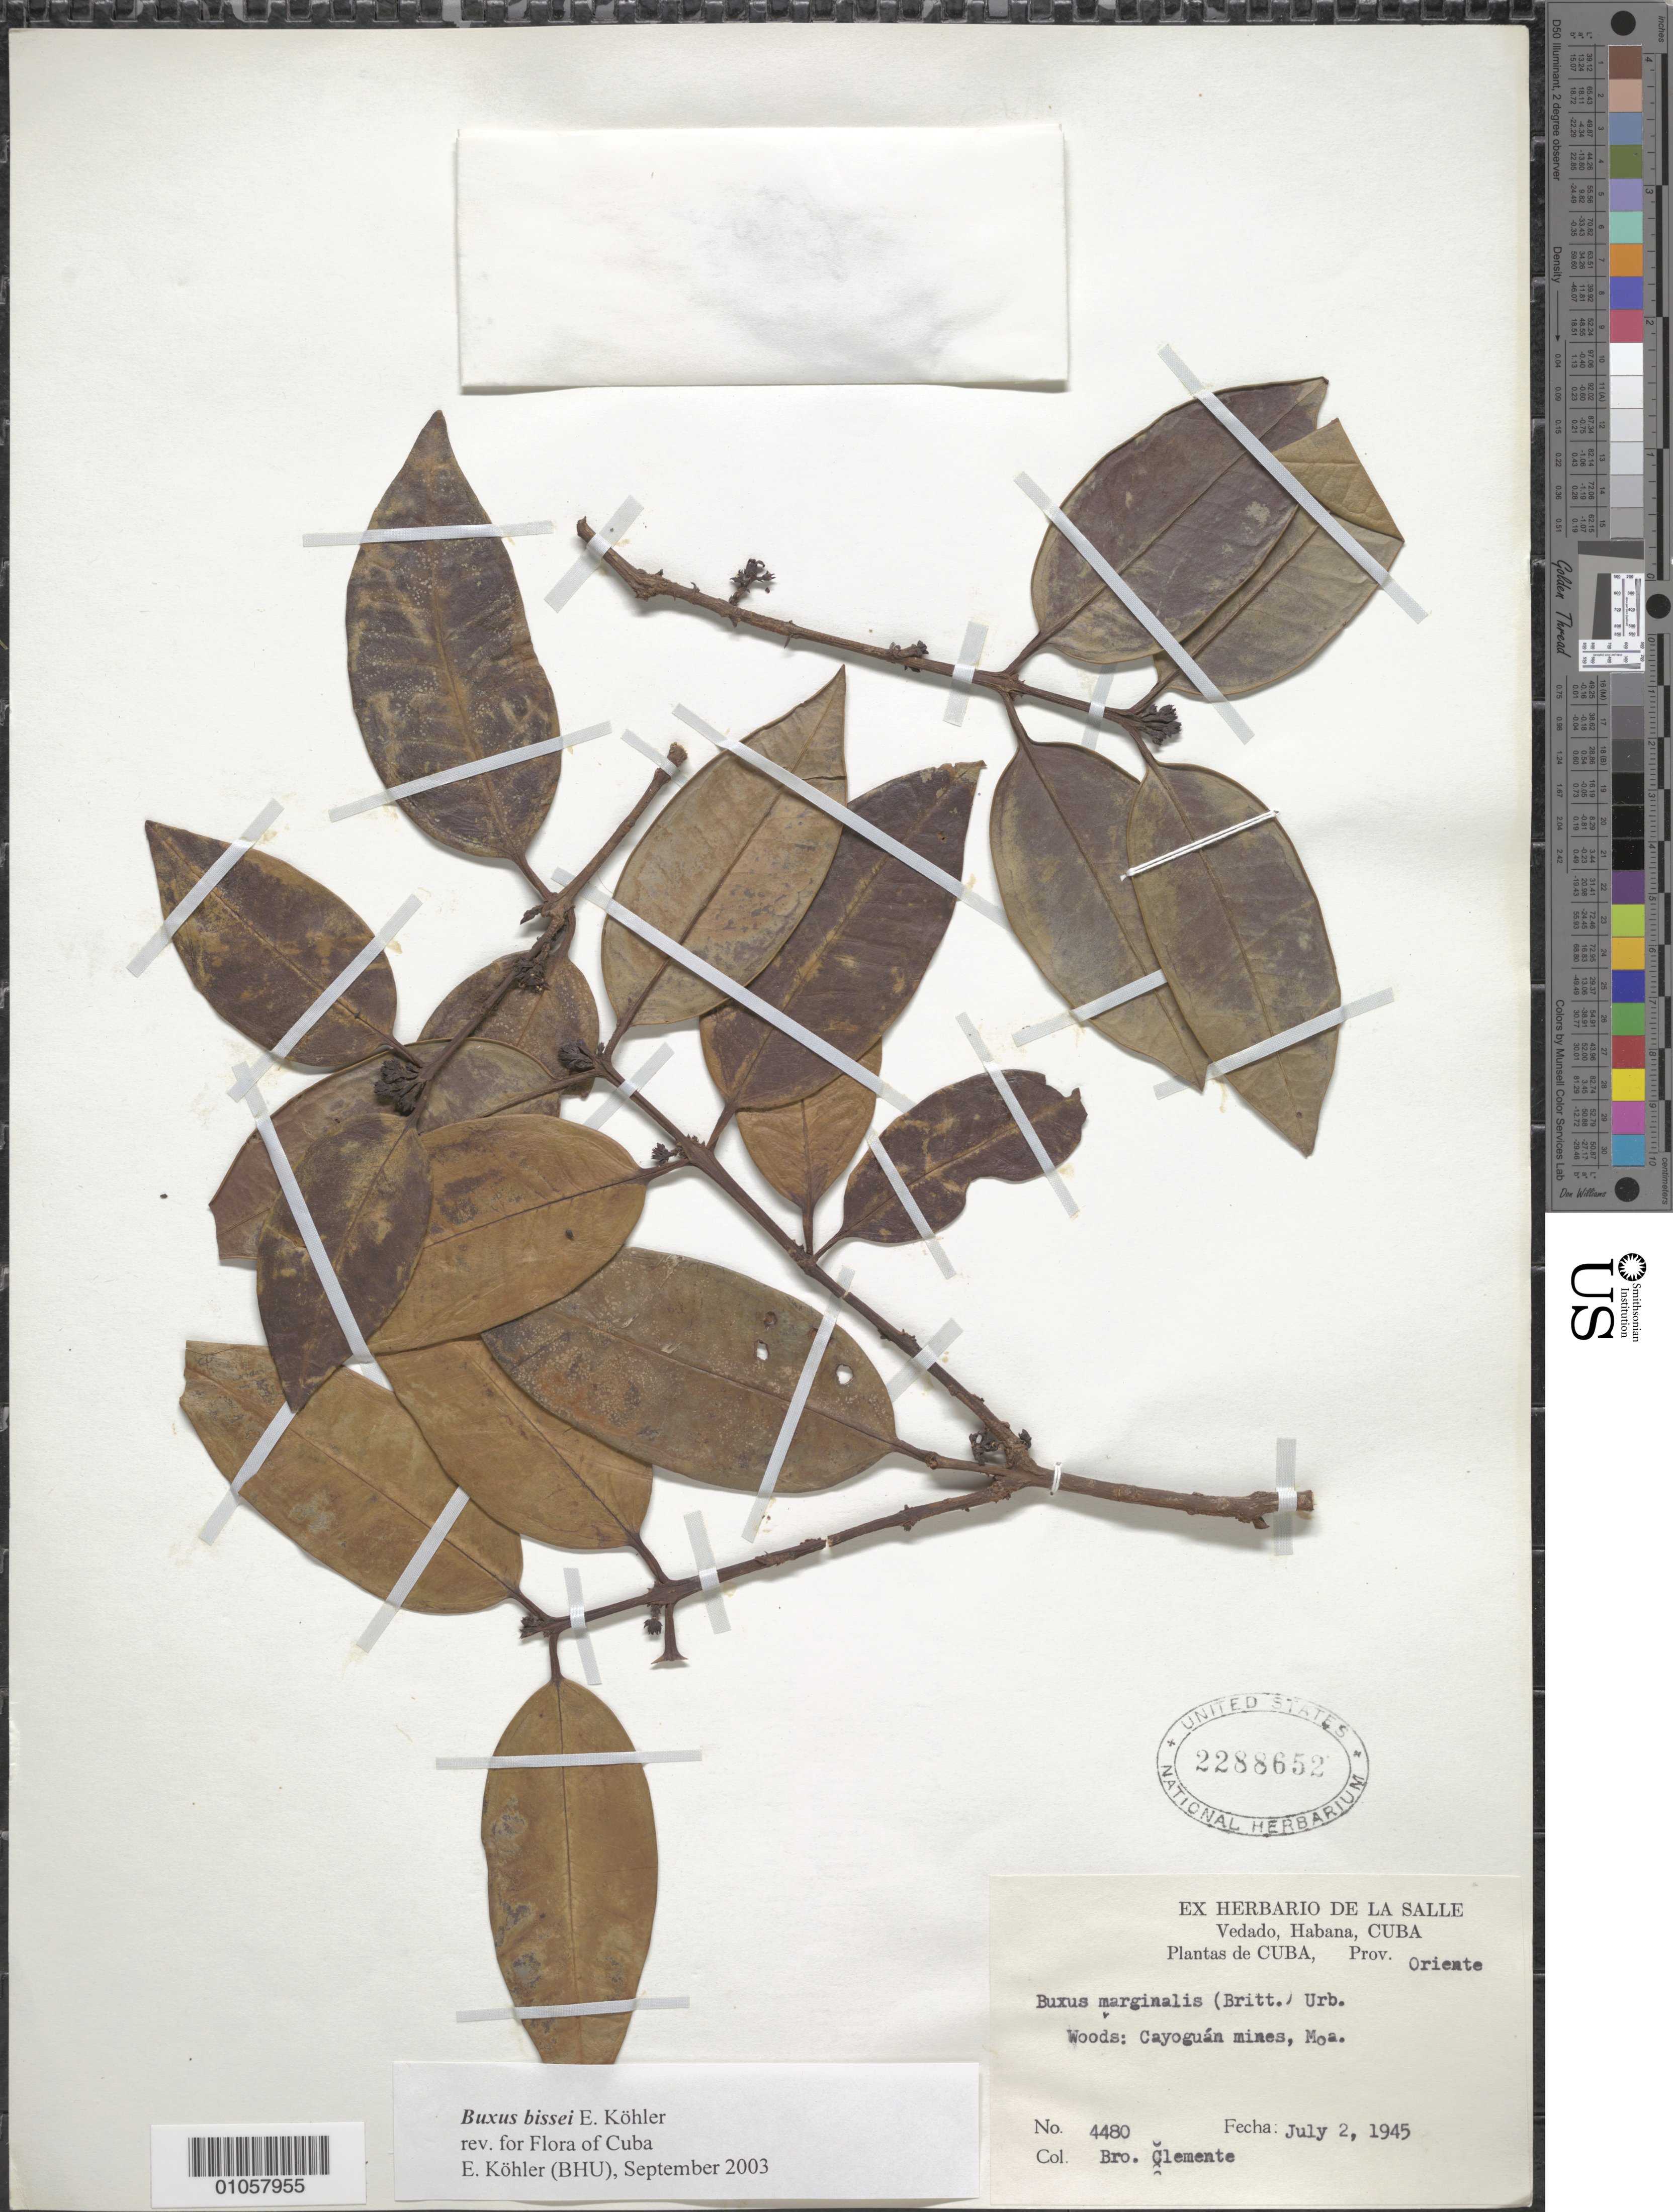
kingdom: Plantae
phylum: Tracheophyta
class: Magnoliopsida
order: Buxales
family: Buxaceae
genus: Buxus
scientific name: Buxus bissei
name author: Eg. Köhler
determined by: Kohler, E.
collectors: Bro. Clemente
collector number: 4480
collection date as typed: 02 Jul 1945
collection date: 1945-07-02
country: Cuba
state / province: Holguín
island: Cuba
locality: Moa; Cayoguán mines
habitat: Woods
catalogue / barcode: US 2288652